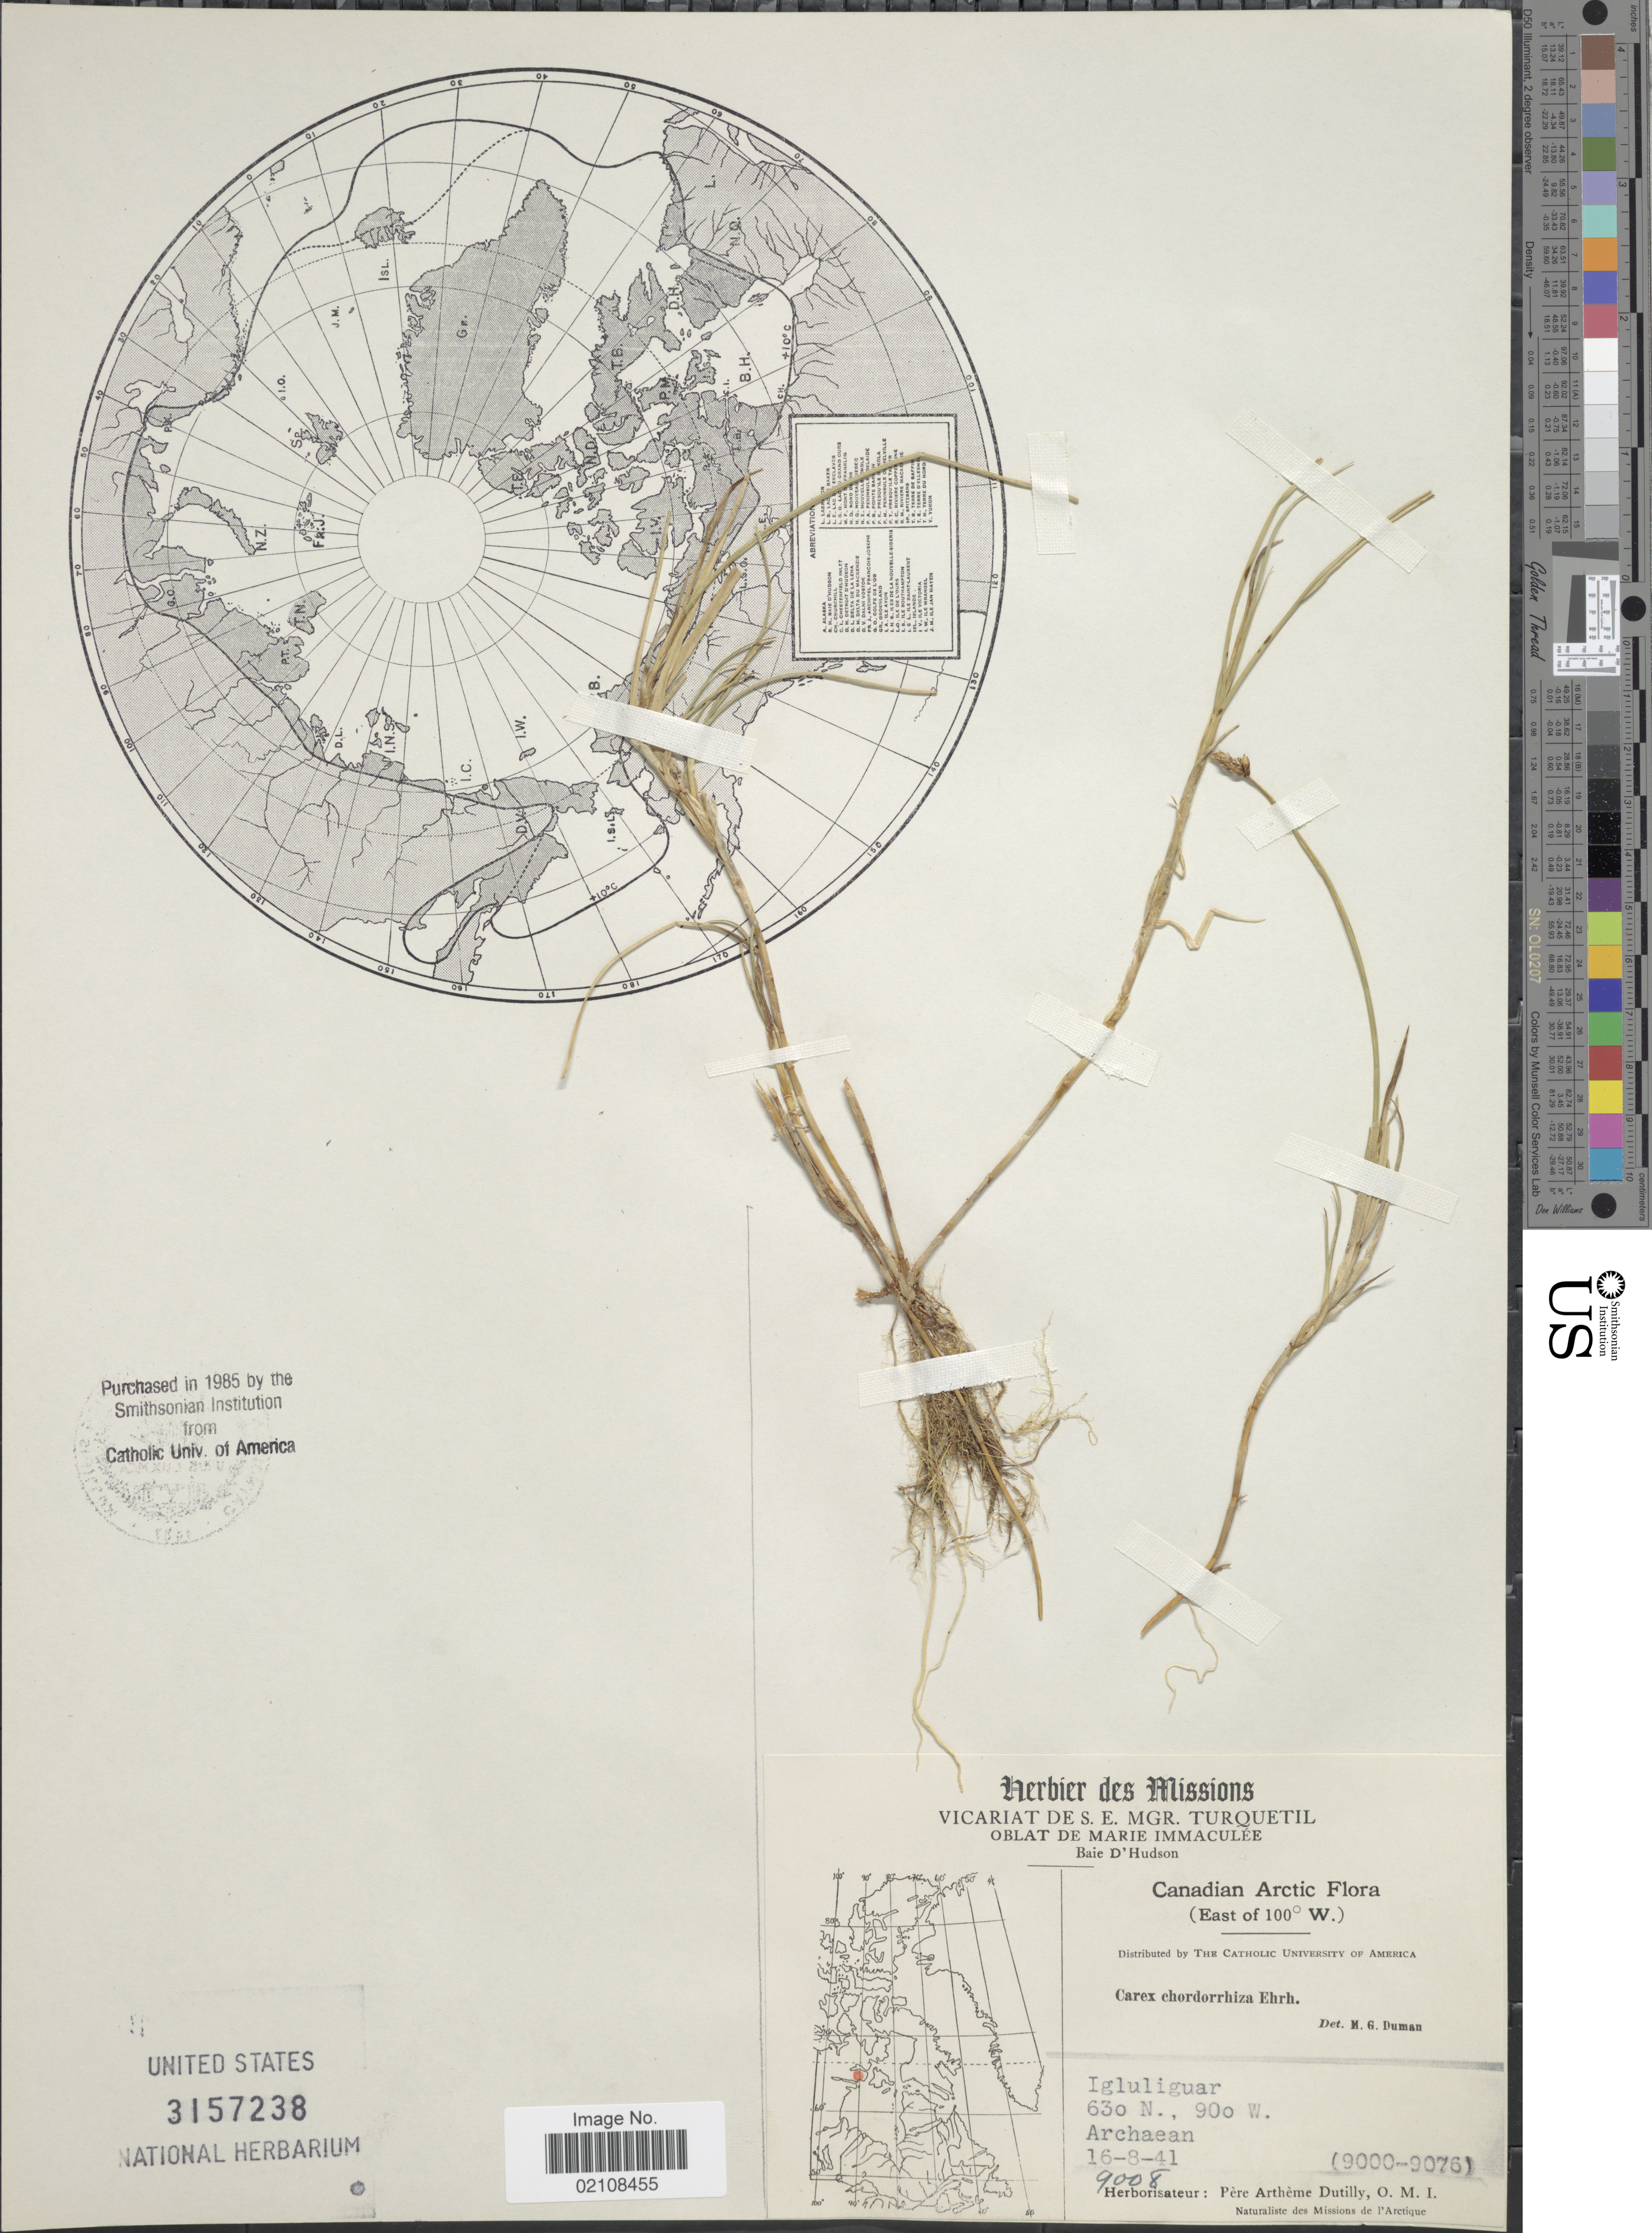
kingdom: Plantae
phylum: Tracheophyta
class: Liliopsida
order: Poales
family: Cyperaceae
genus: Carex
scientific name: Carex chordorrhiza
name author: L. f.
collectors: A. Dutilly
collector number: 9008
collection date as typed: Transcribed d/m/y: 16/8/41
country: Canada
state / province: Nunavut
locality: Canadian Arctic. Igluliguar. Archaean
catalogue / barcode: US 3157238